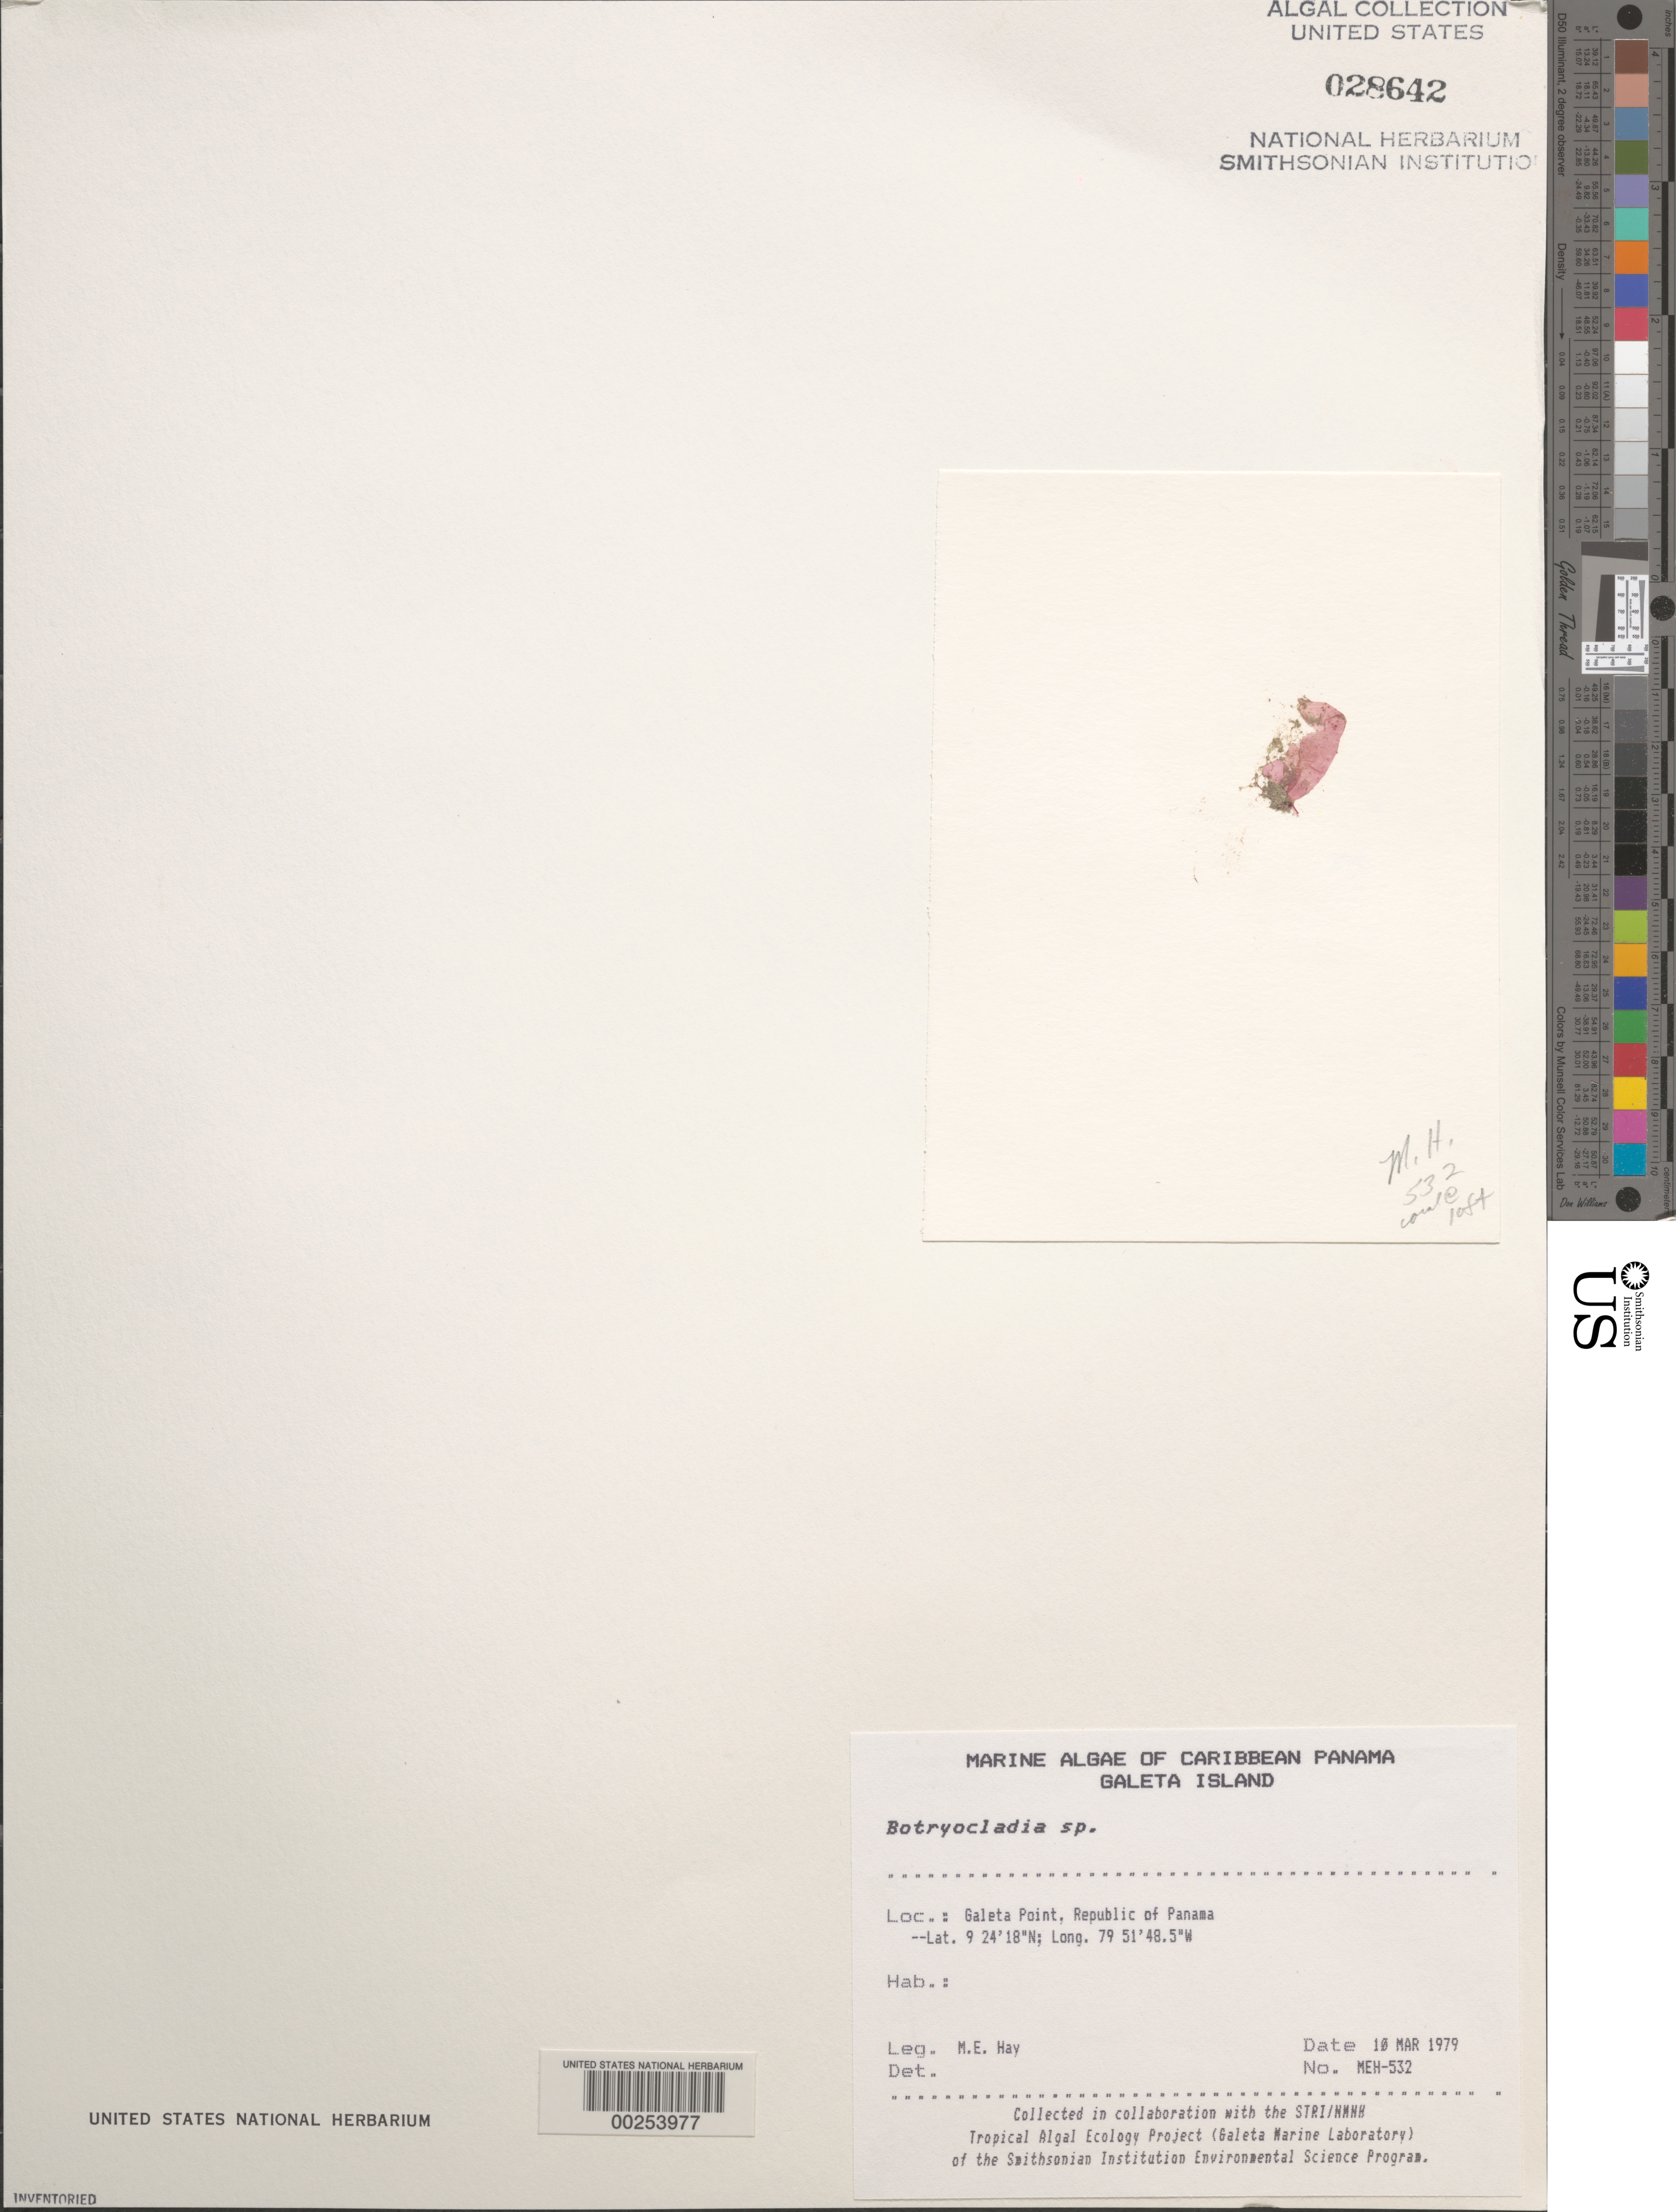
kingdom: Plantae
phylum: Rhodophyta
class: Florideophyceae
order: Rhodymeniales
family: Rhodymeniaceae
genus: Botryocladia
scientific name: Botryocladia sp.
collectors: M. E. Hay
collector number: MEH-532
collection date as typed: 10 Mar 1979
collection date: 1979-03-10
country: Panama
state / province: Colón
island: Galeta Island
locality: Galeta Point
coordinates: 9 24' 18" N, 79 51' 48.5" W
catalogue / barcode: US 28642